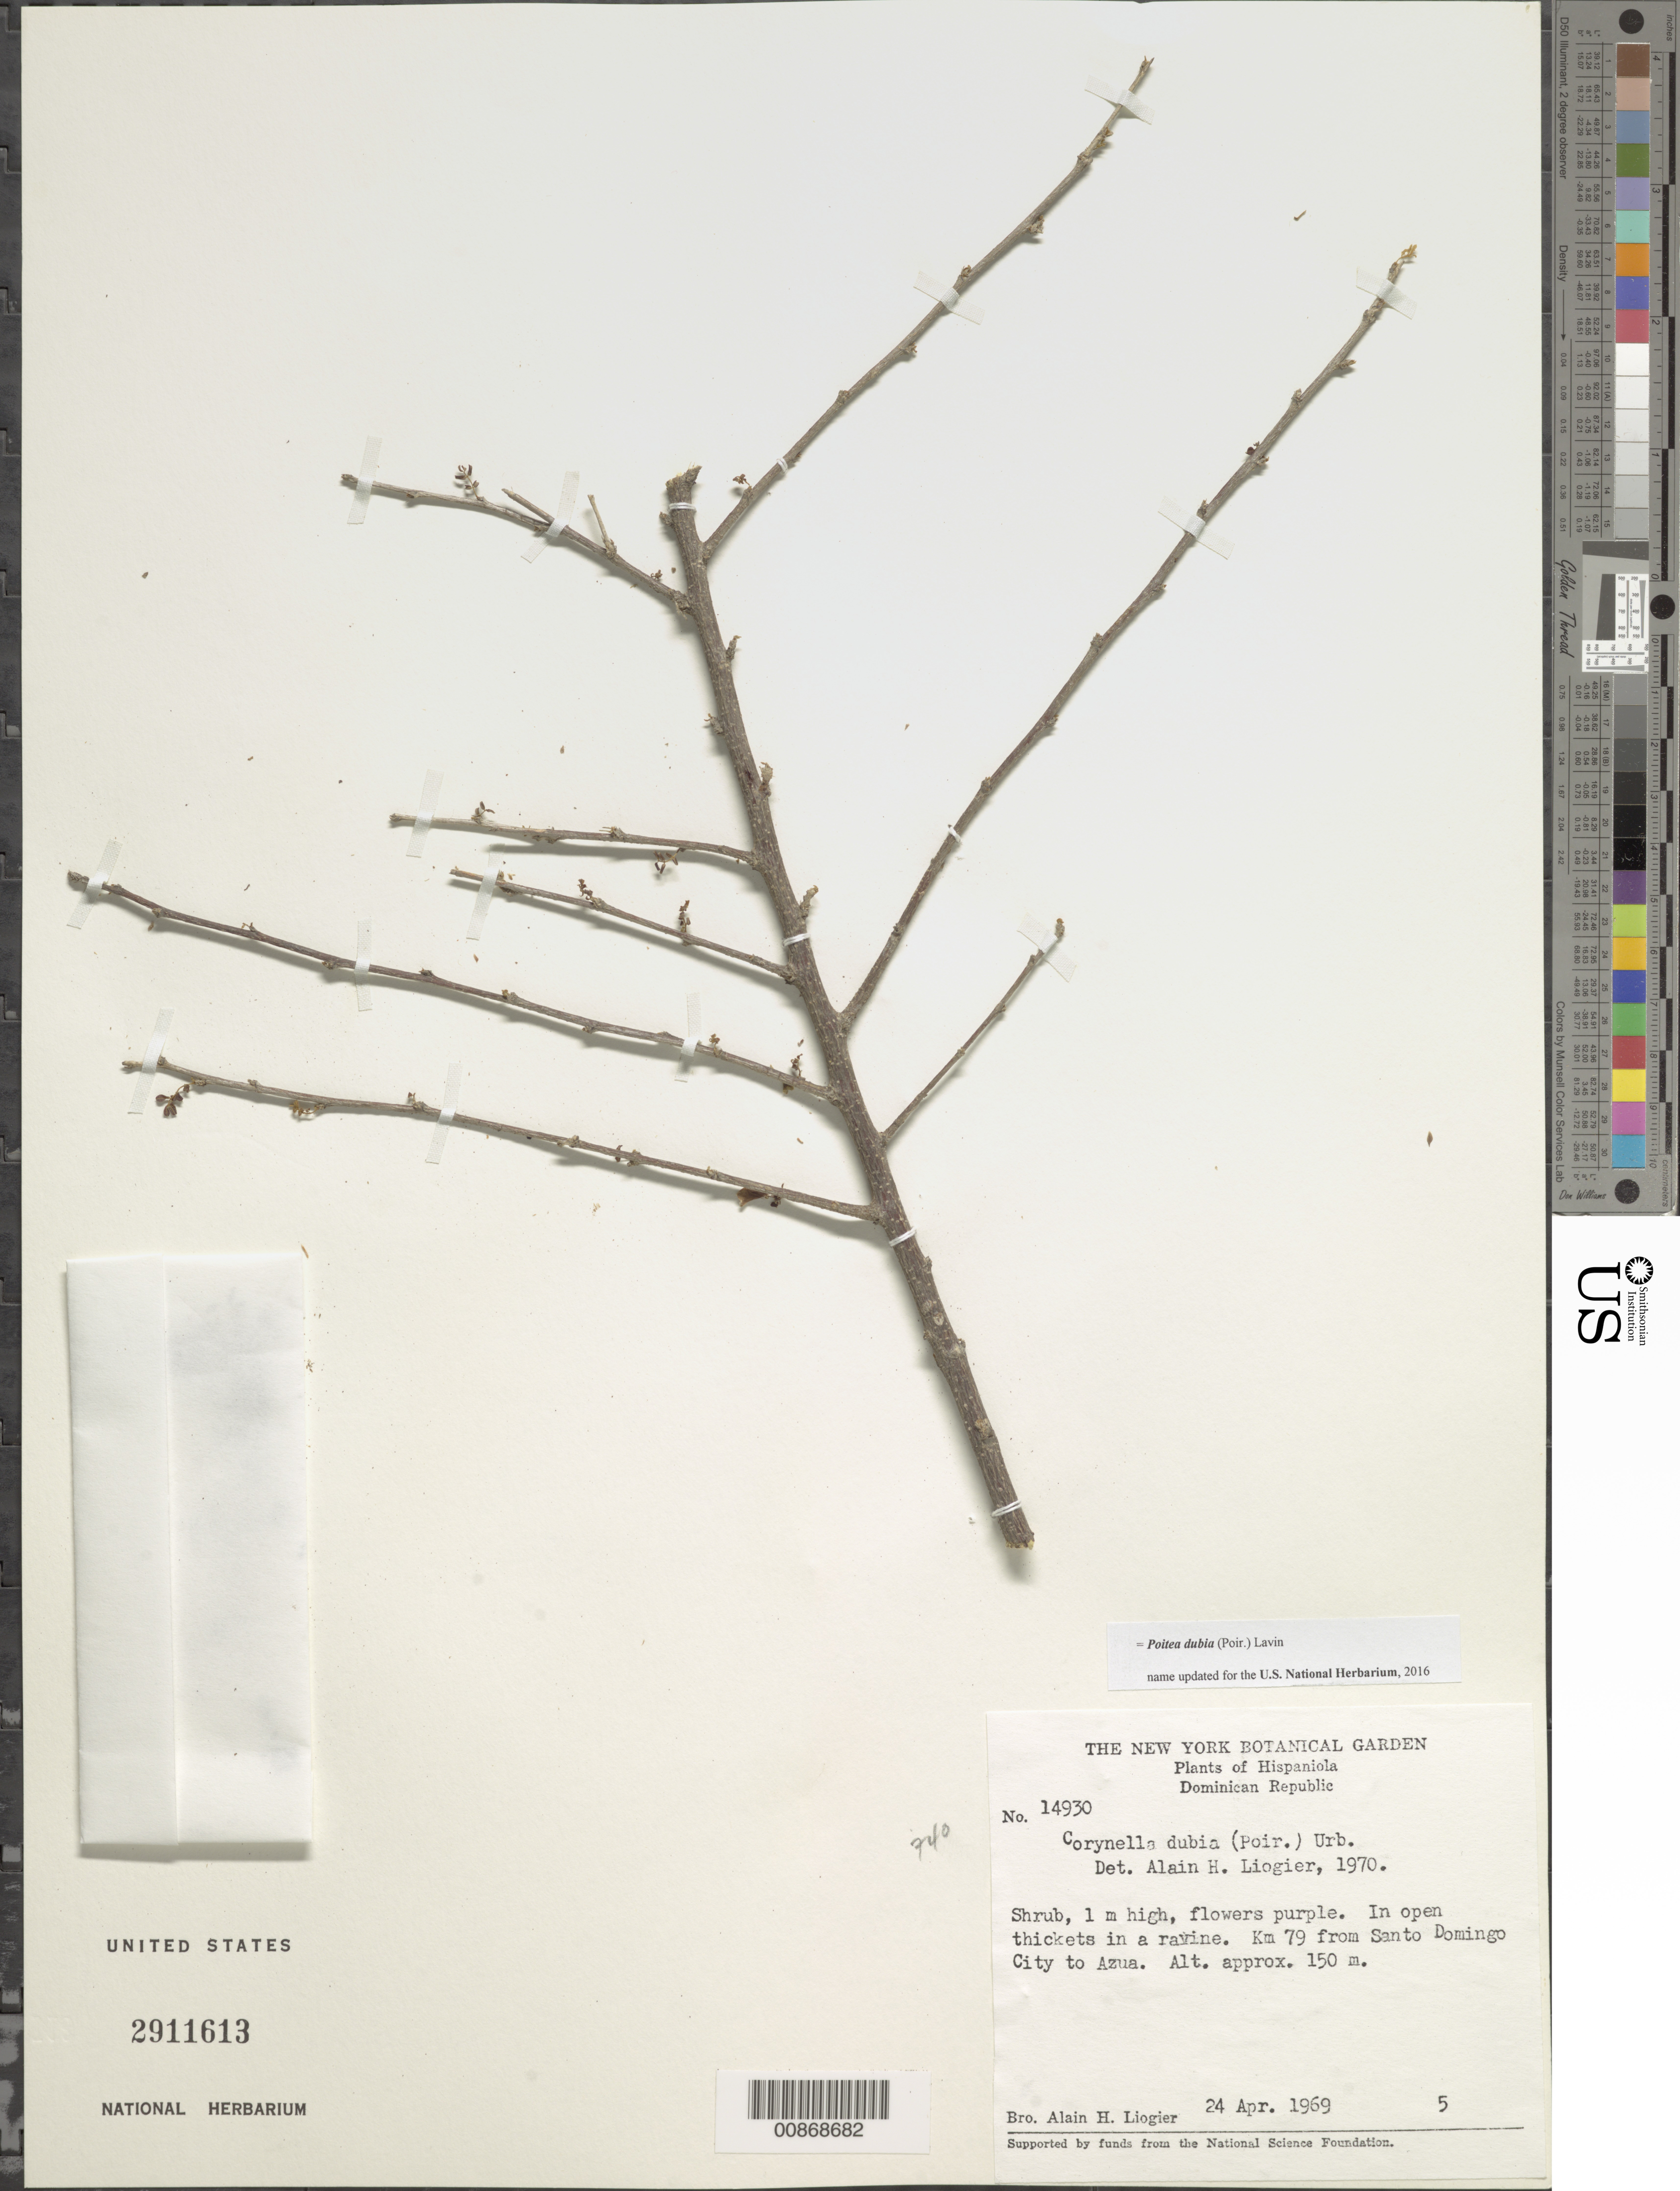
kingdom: Plantae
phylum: Tracheophyta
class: Magnoliopsida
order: Fabales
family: Fabaceae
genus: Poitea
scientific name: Poitea dubia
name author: (Poir.) Lavin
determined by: Liogier, Alain H.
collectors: A. H. Liogier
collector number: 14930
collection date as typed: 24 Apr 1969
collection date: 1969-04-24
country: Dominican Republic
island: Hispaniola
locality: Km 79 from Santo Domingo City to Azua.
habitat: In open thickets in a ravine.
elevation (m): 150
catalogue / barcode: US 2911613